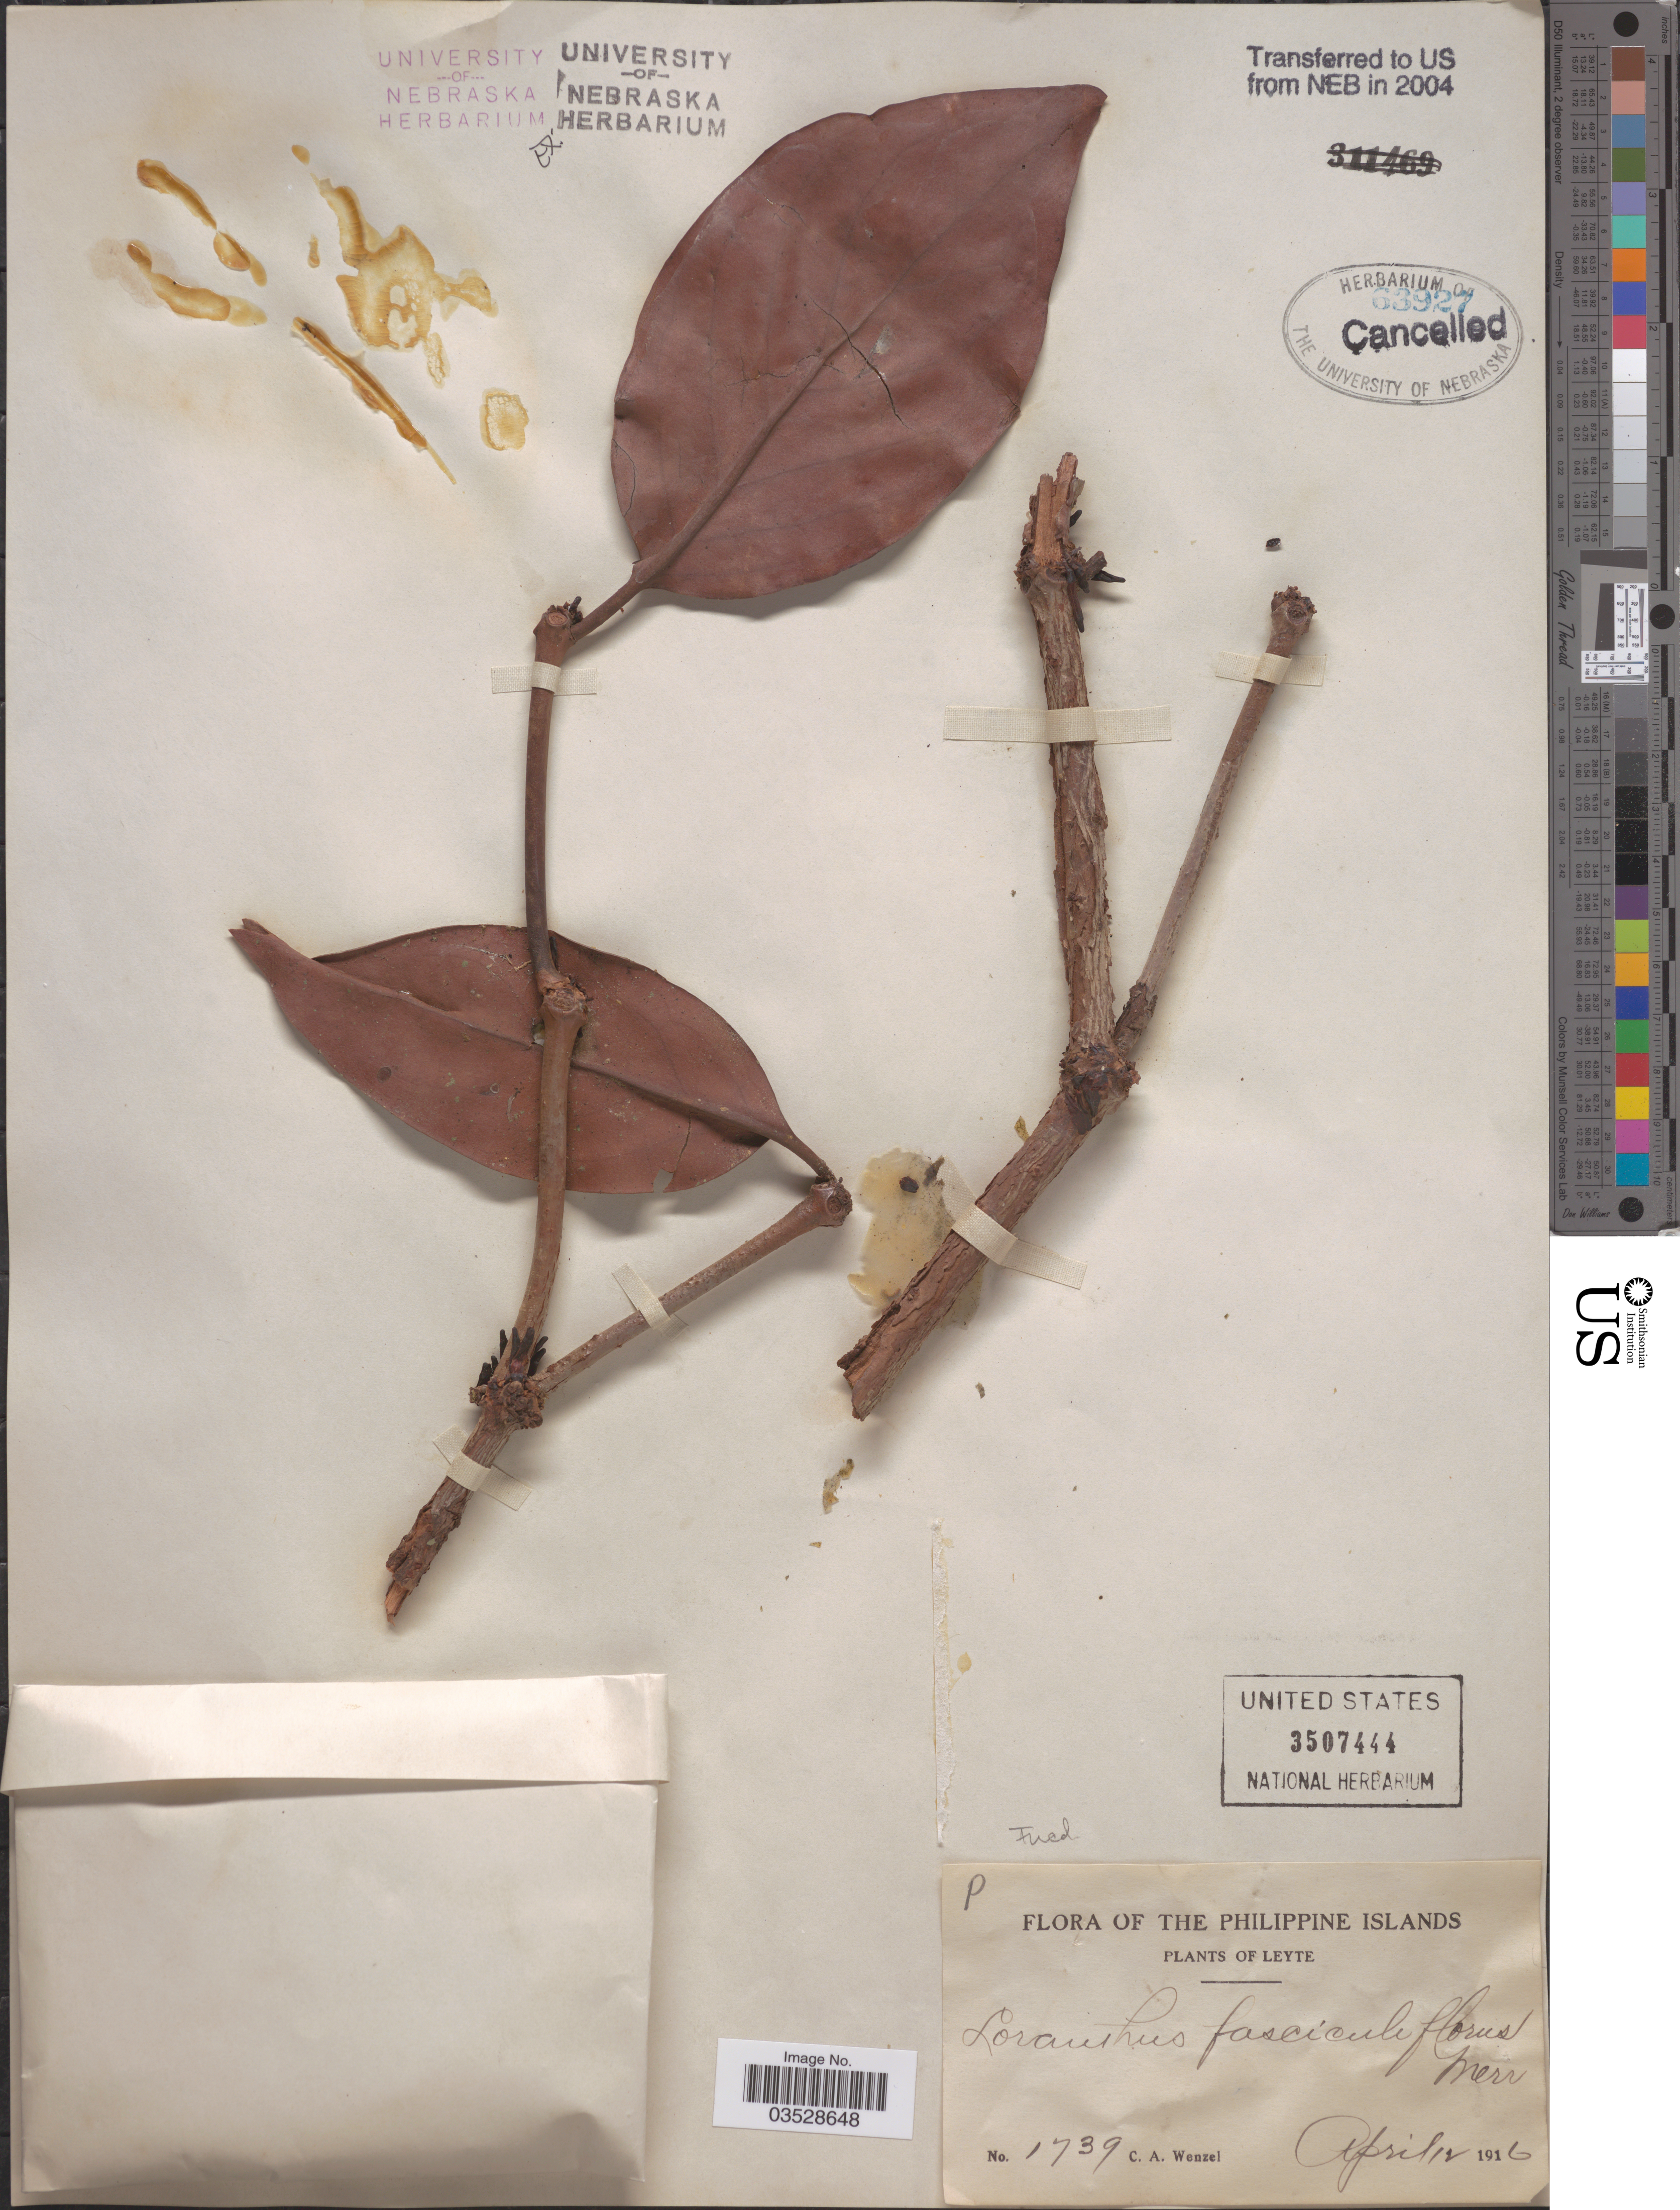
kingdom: Plantae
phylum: Tracheophyta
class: Magnoliopsida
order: Santalales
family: Loranthaceae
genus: Loranthus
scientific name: Loranthus sp.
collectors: C. Wenzel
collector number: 1739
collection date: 1916-04-12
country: Philippines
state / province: Eastern Visayas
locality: Leyte.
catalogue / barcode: US 3507444